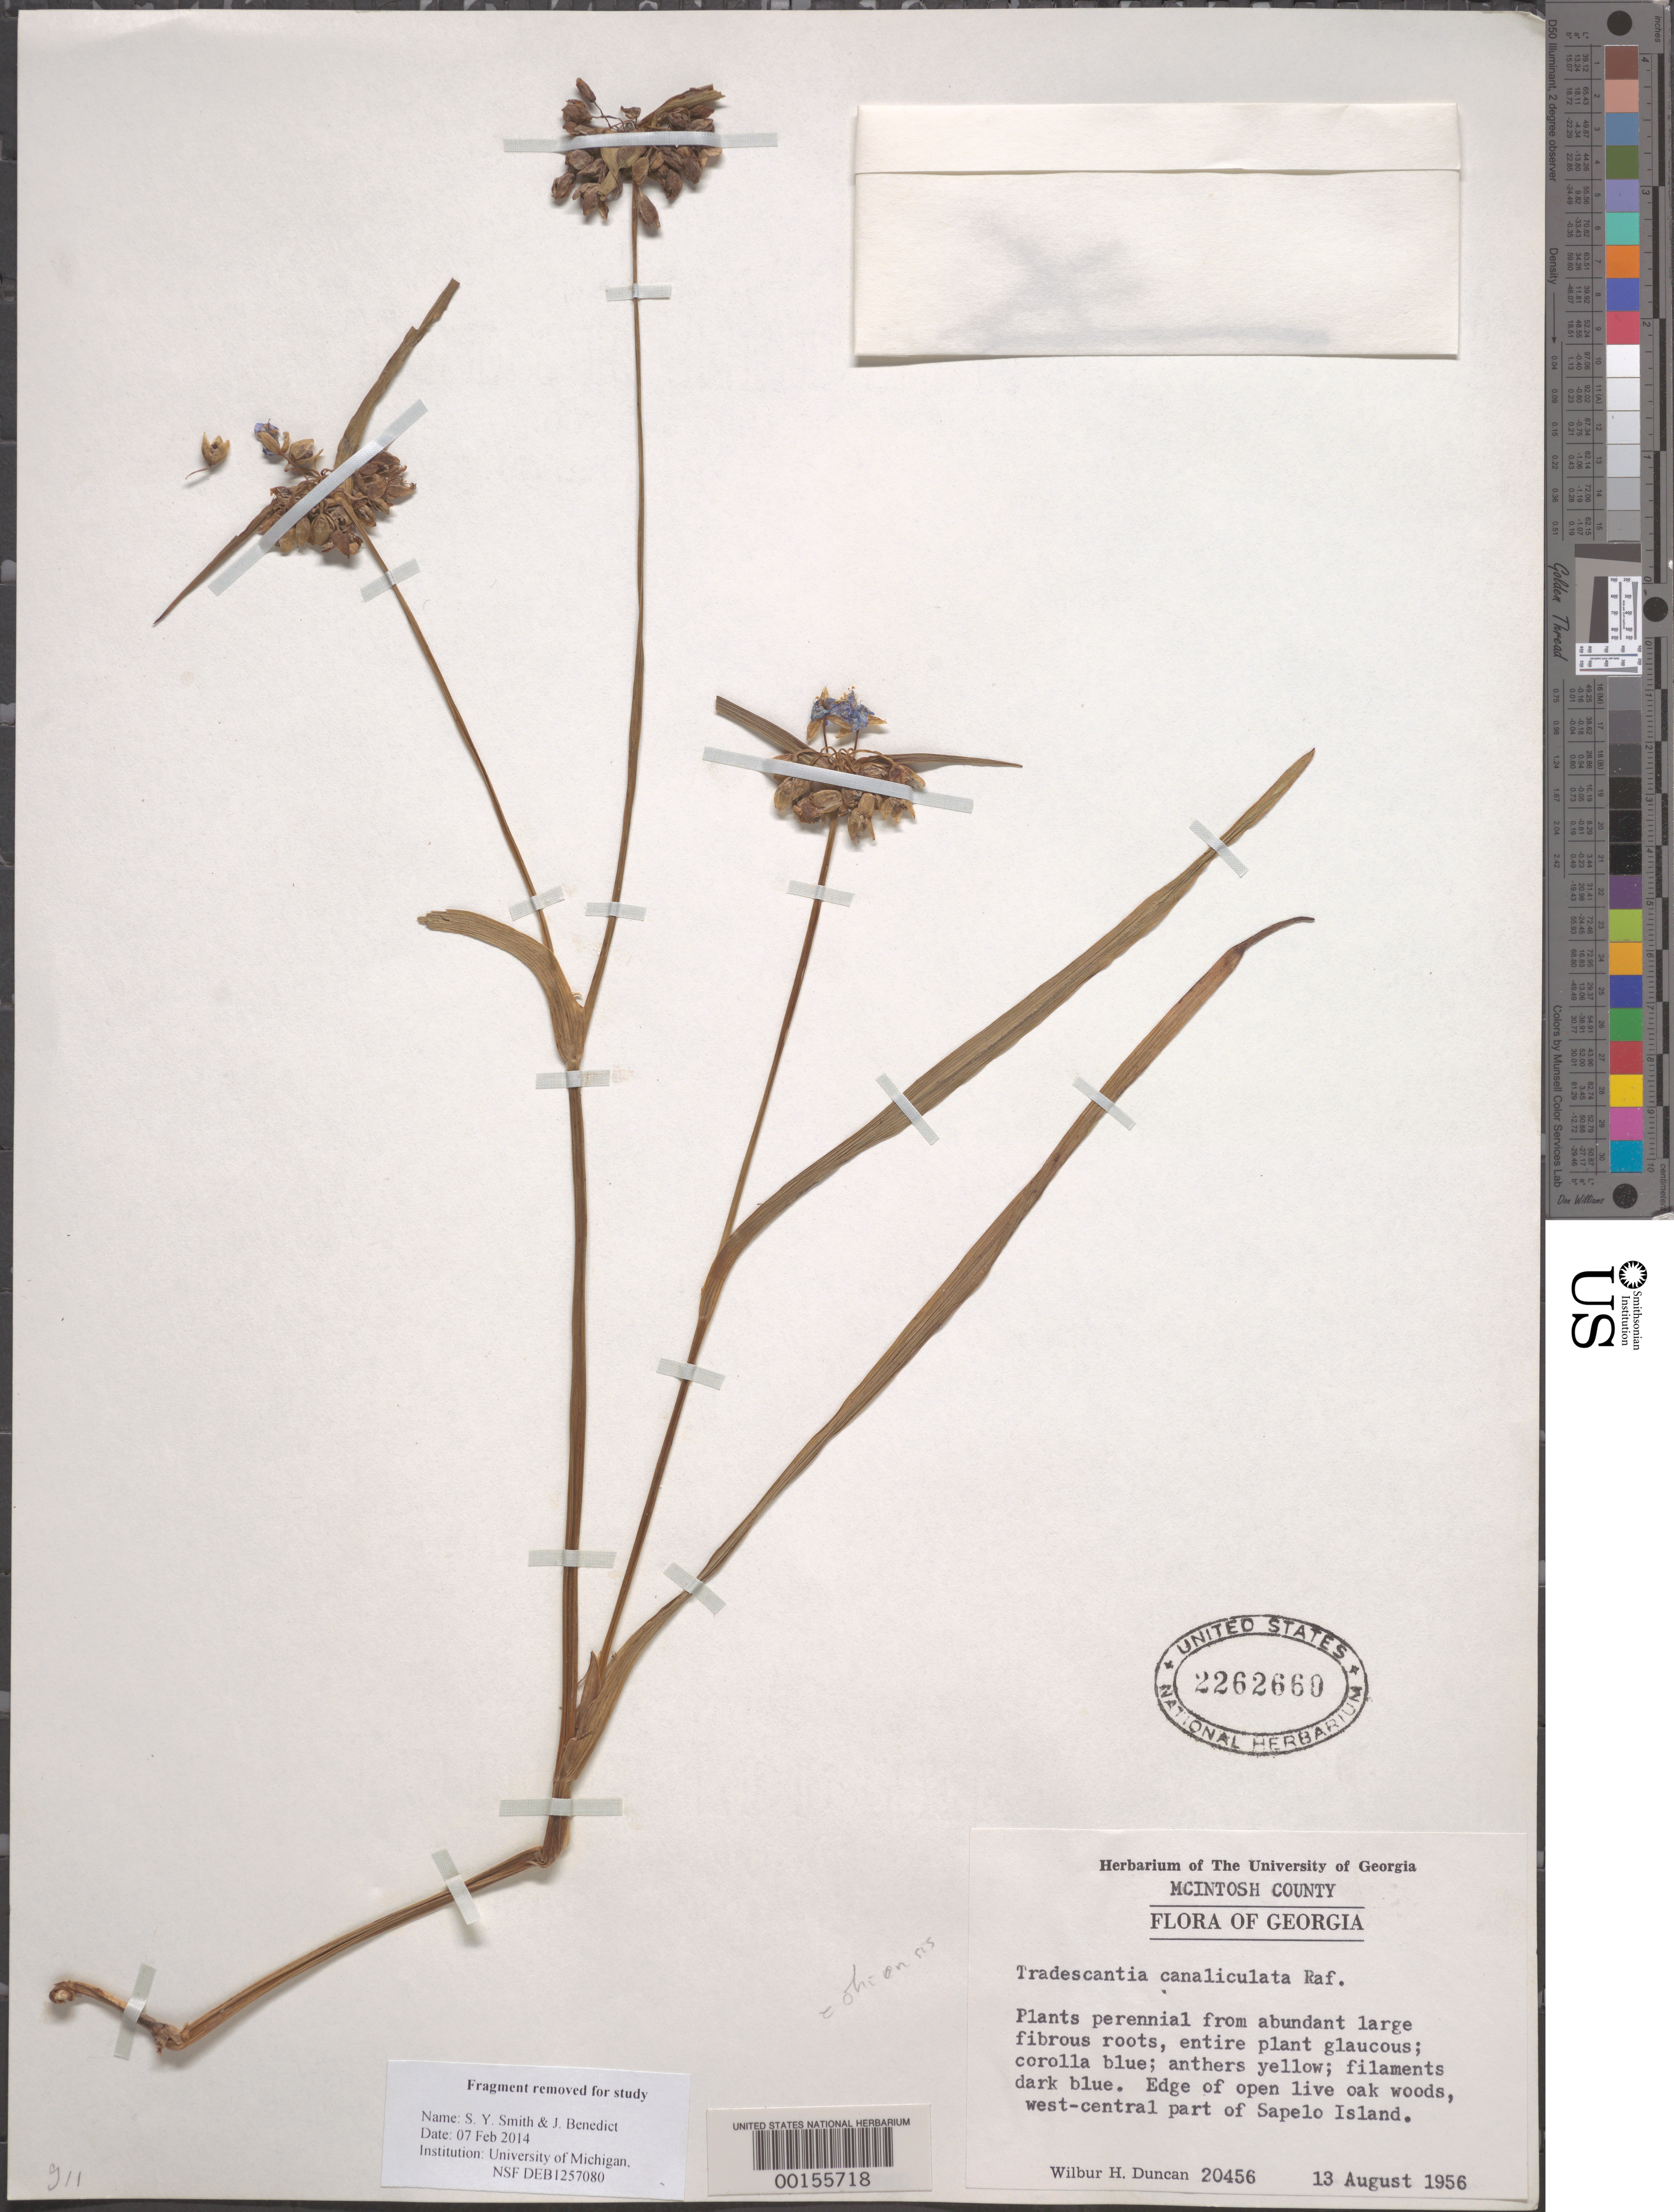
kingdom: Plantae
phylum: Tracheophyta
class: Liliopsida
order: Commelinales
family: Commelinaceae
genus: Tradescantia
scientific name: Tradescantia ohiensis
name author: Raf.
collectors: W. H. Duncan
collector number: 20456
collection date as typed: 13 Aug 1956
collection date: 1956-08-13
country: United States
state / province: Georgia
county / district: Mcintosh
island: Sapelo Island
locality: Sapelo island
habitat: Edge of open oak woods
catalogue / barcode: US 2262660